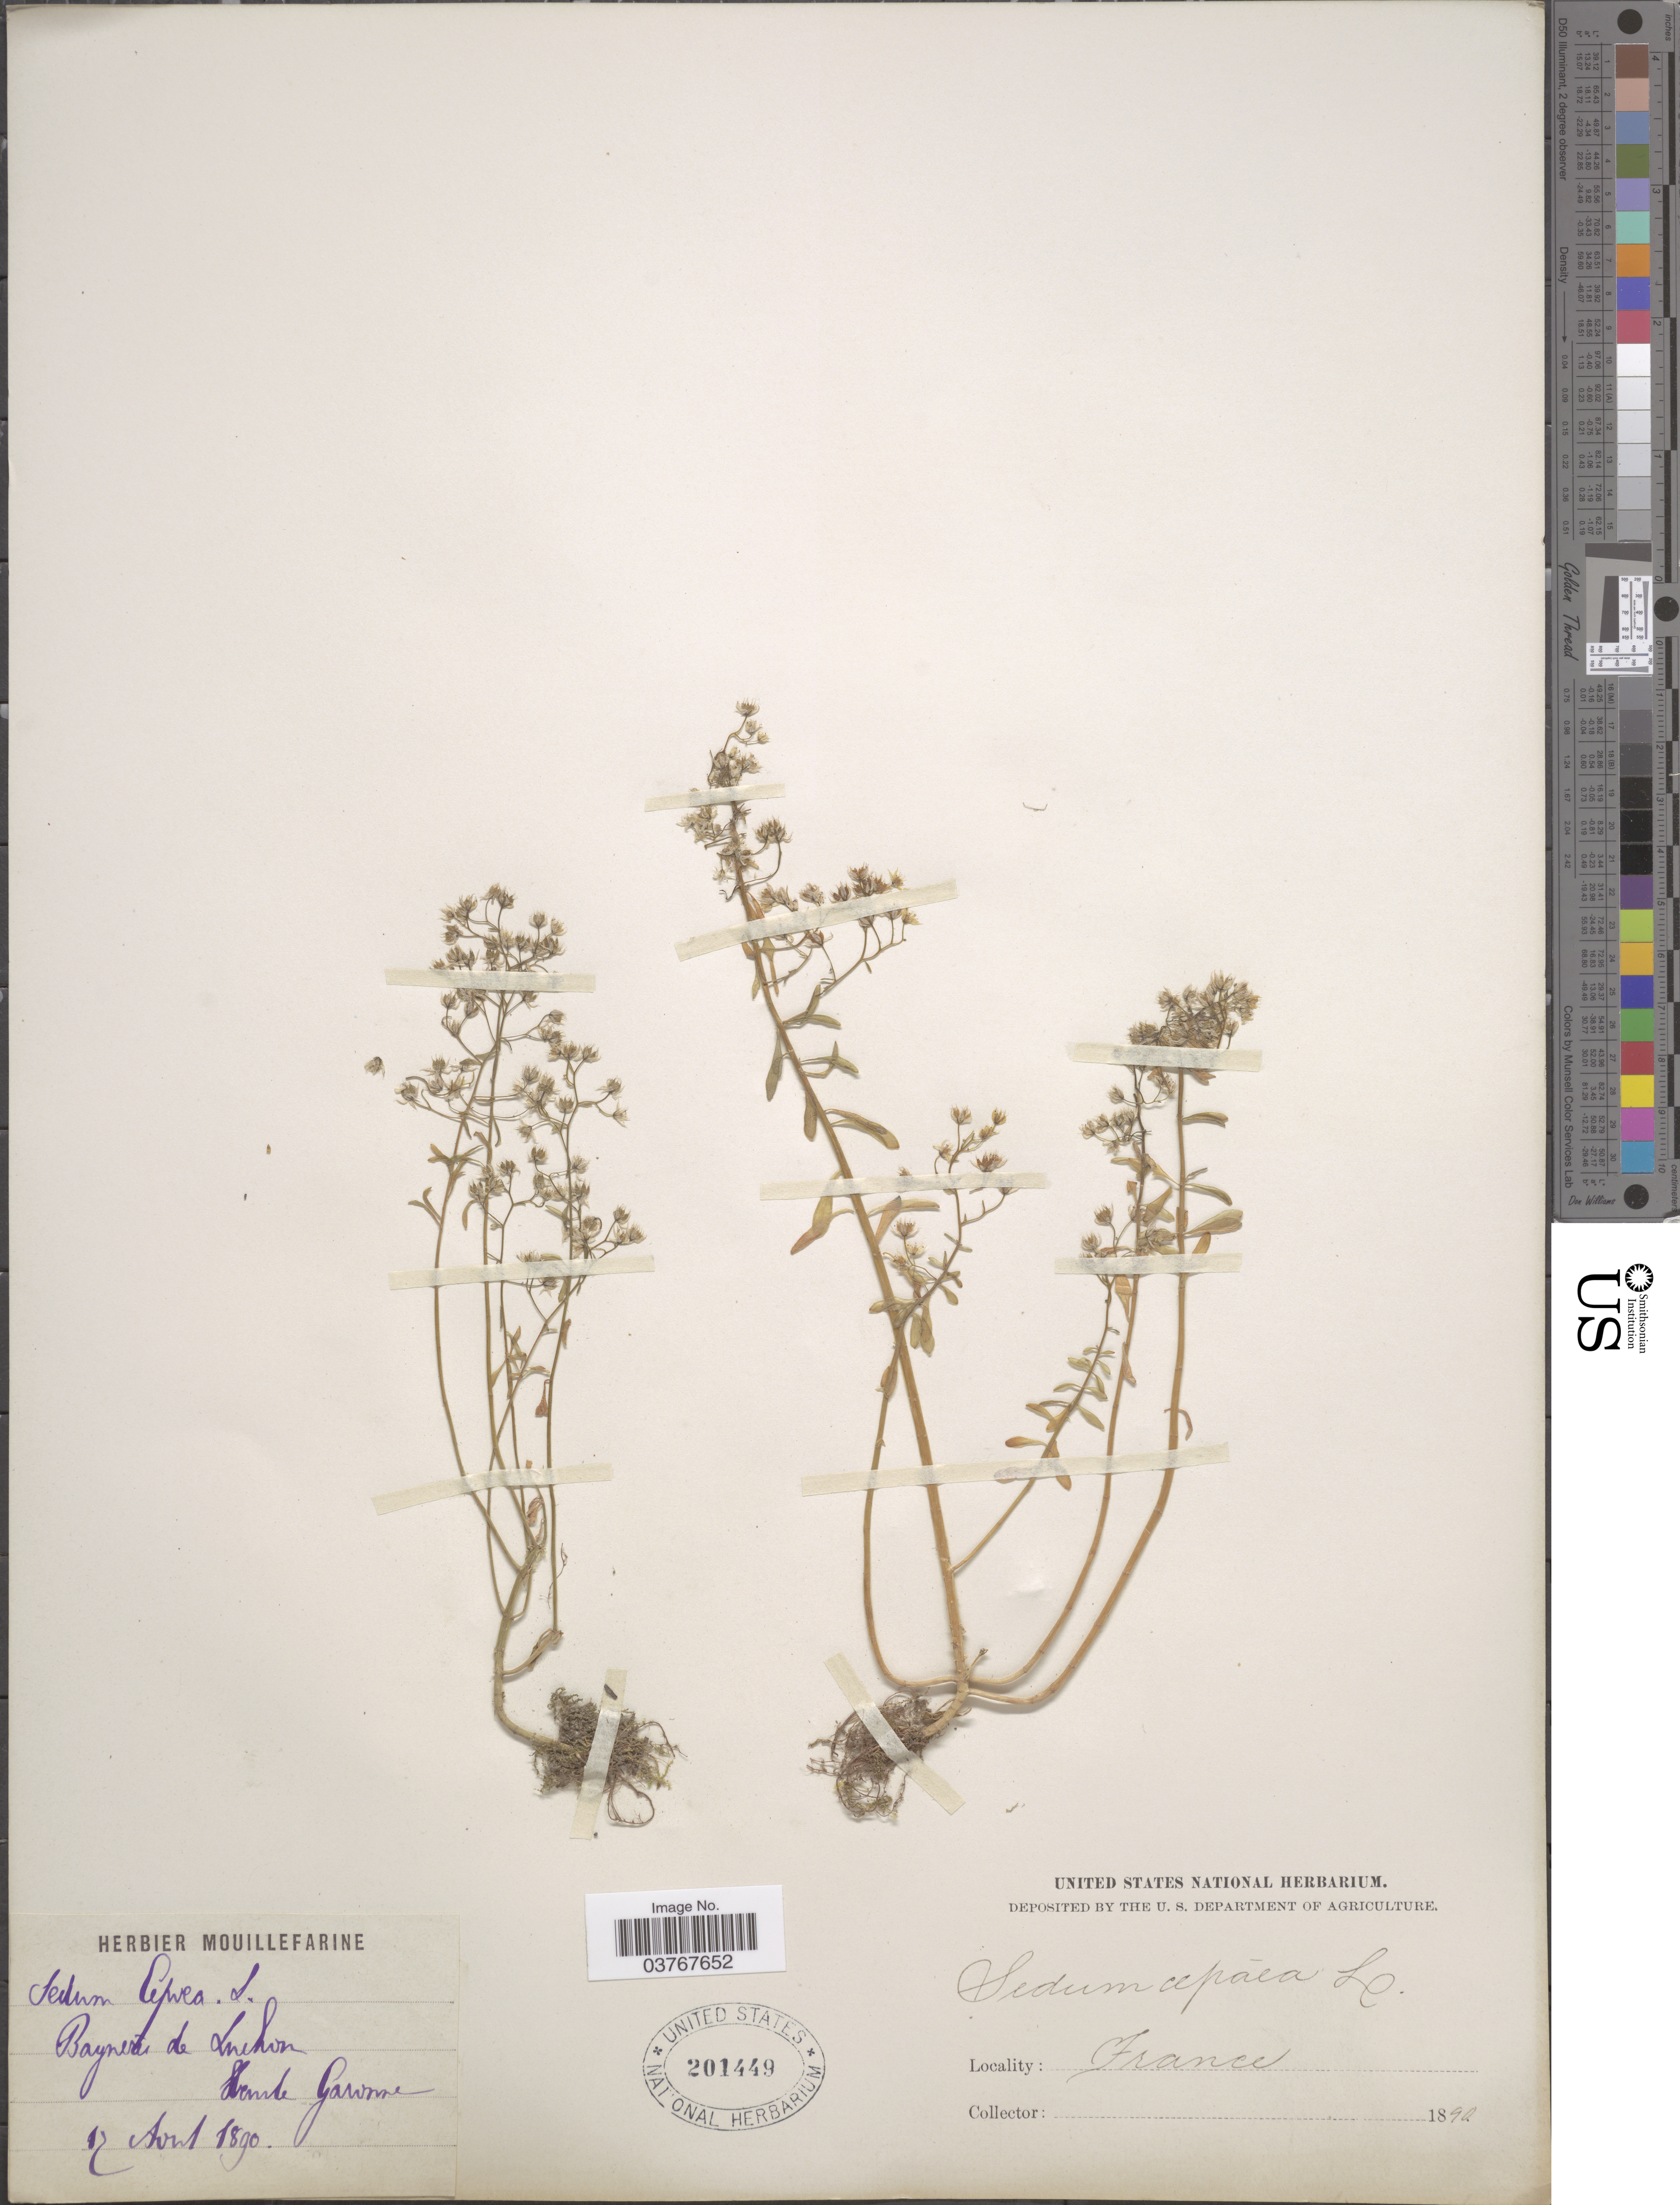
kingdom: Plantae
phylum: Tracheophyta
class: Magnoliopsida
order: Saxifragales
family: Crassulaceae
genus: Sedum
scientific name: Sedum cepaea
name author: L.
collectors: ex herb. Mouillefarine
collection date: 1890-08-17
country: France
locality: Bagnères de Luchon, Haute Garonne.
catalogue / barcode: US 201449